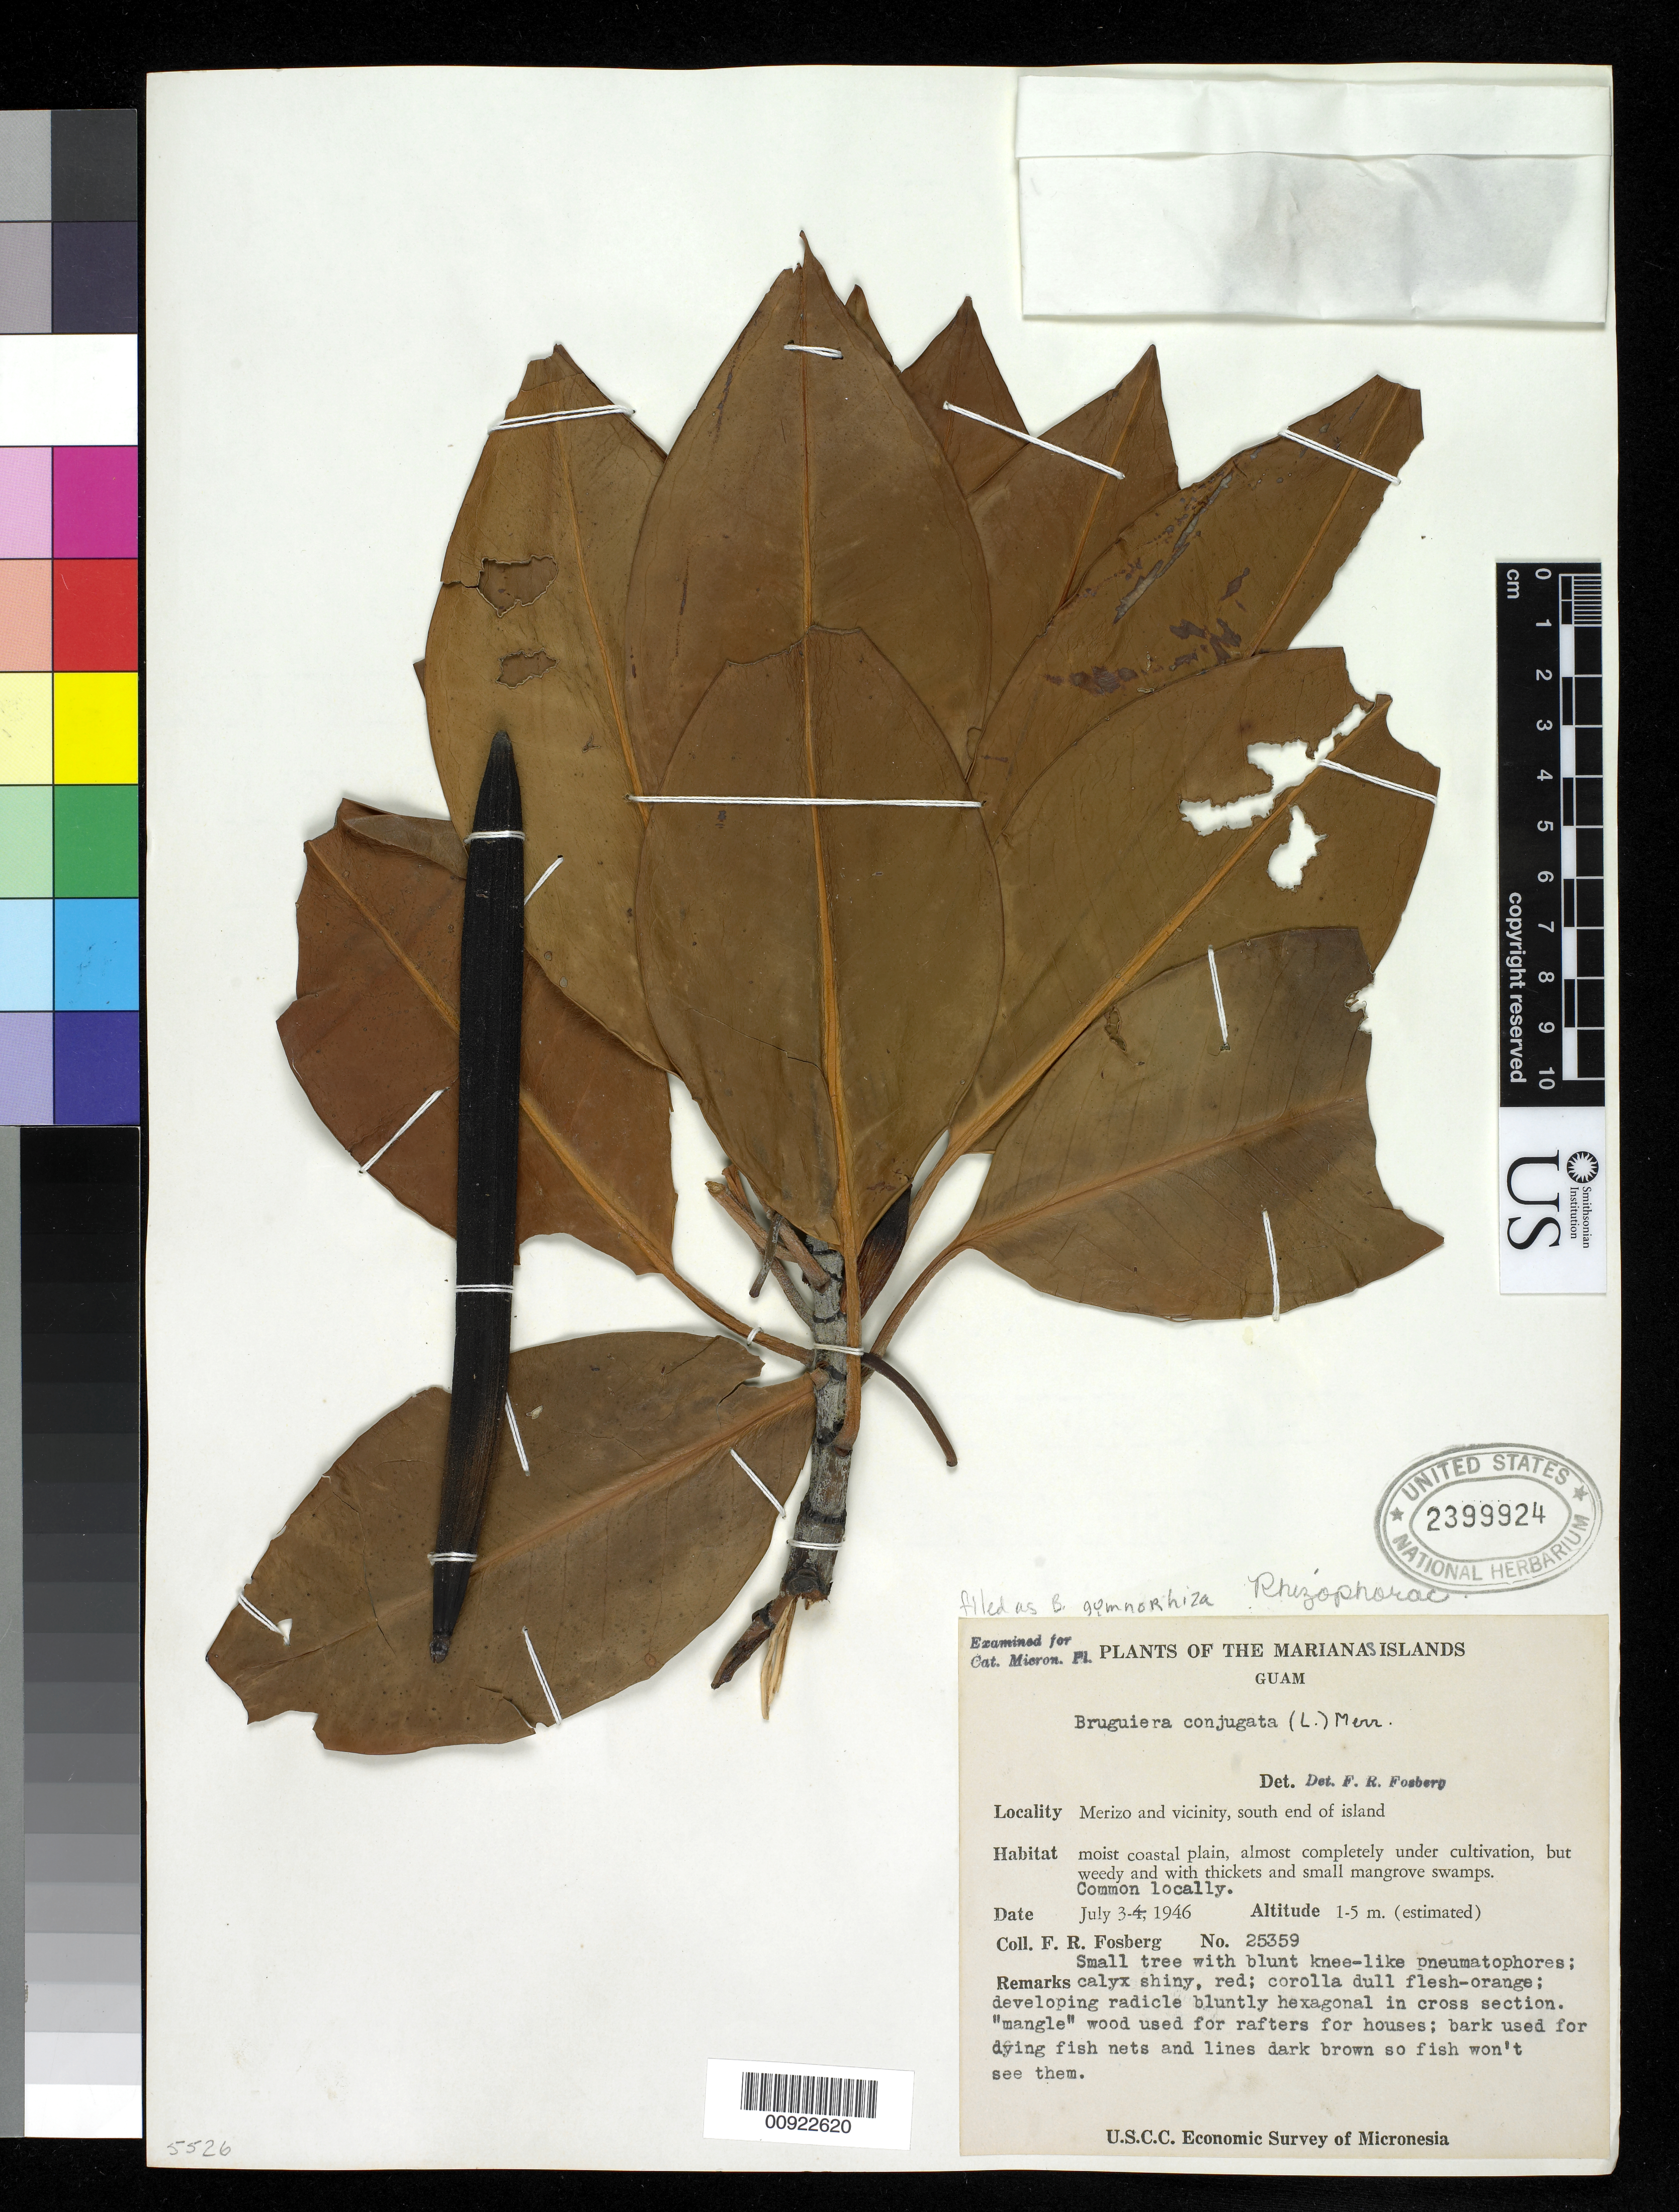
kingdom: Plantae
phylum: Tracheophyta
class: Magnoliopsida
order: Malpighiales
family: Rhizophoraceae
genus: Bruguiera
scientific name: Bruguiera gymnorhiza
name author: (L.) Savigny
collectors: F. R. Fosberg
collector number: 25359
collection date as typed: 03 Jul 1946 to 04 Jul 1946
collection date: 1946-07-03/1946-07-04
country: Guam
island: Guam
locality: Merizo and vicinity, S end of island.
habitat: Moist coastal plain.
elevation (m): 1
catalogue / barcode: US 2399924